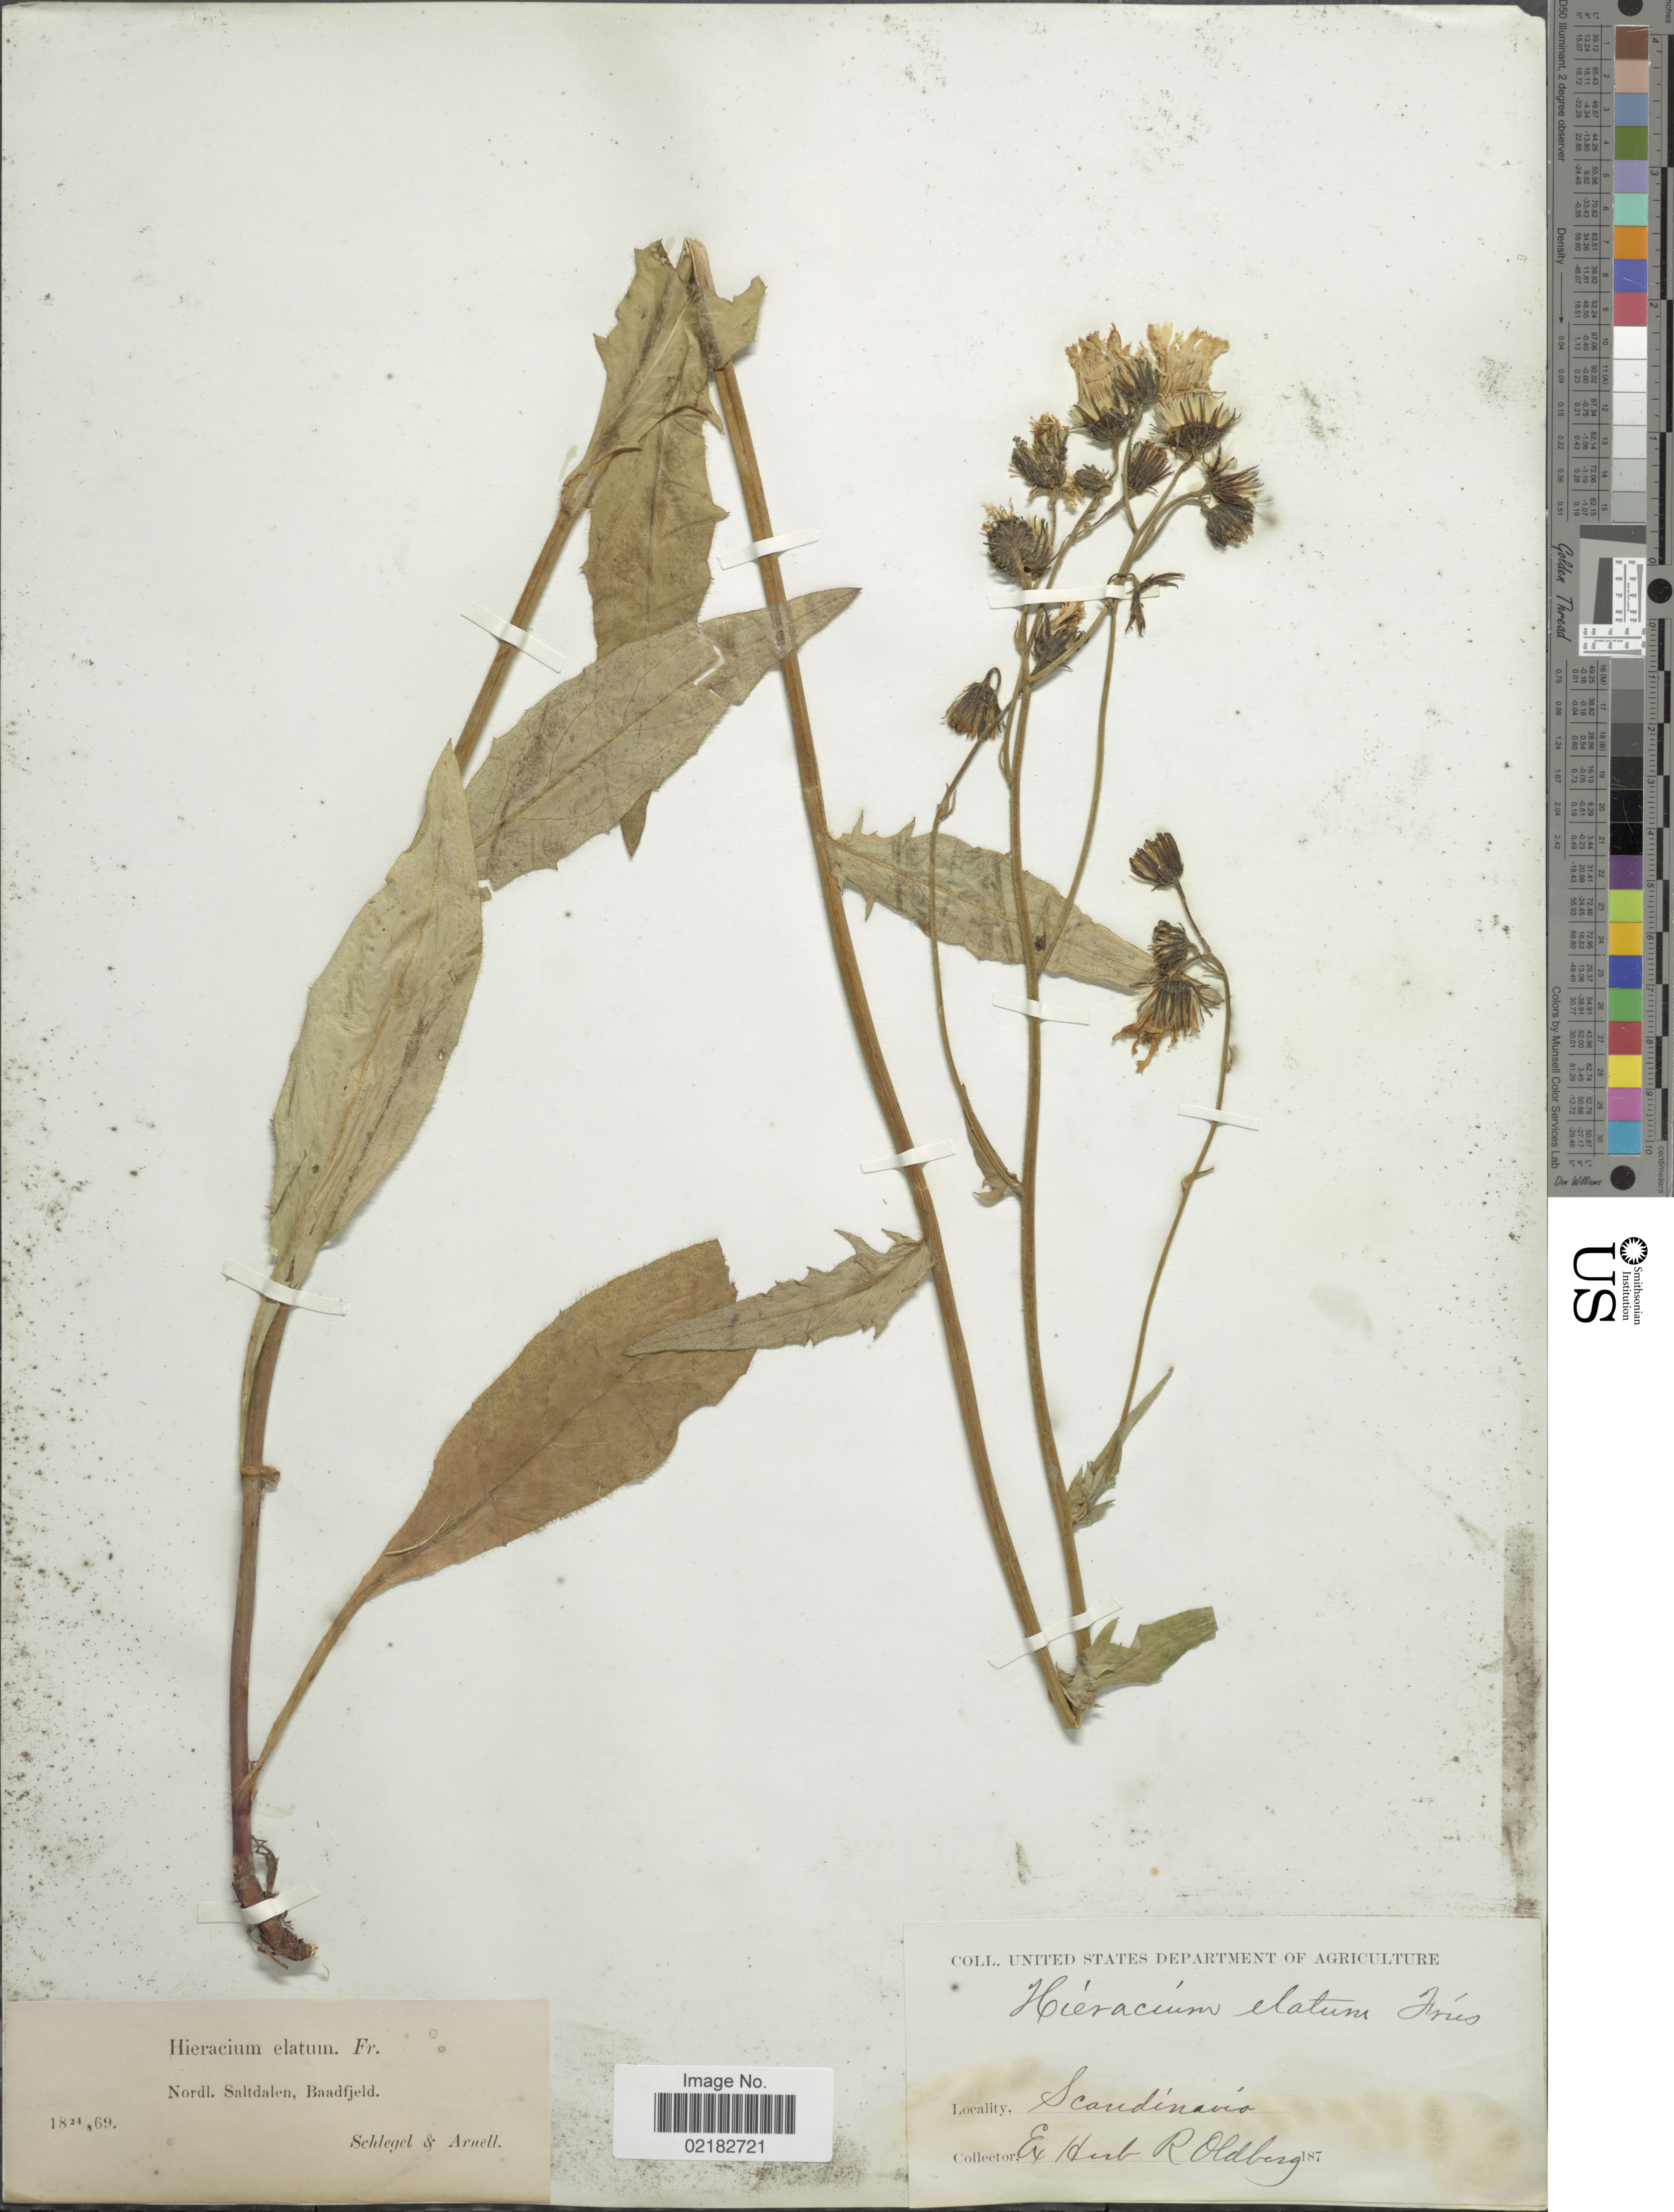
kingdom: Plantae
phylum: Tracheophyta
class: Magnoliopsida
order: Asterales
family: Asteraceae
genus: Hieracium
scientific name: Hieracium elatum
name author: Fr.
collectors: Schlegel & Arnell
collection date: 1869-08-24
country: Norway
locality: Scandinavia, Nordl. Saltdalen, Baadfjeld.